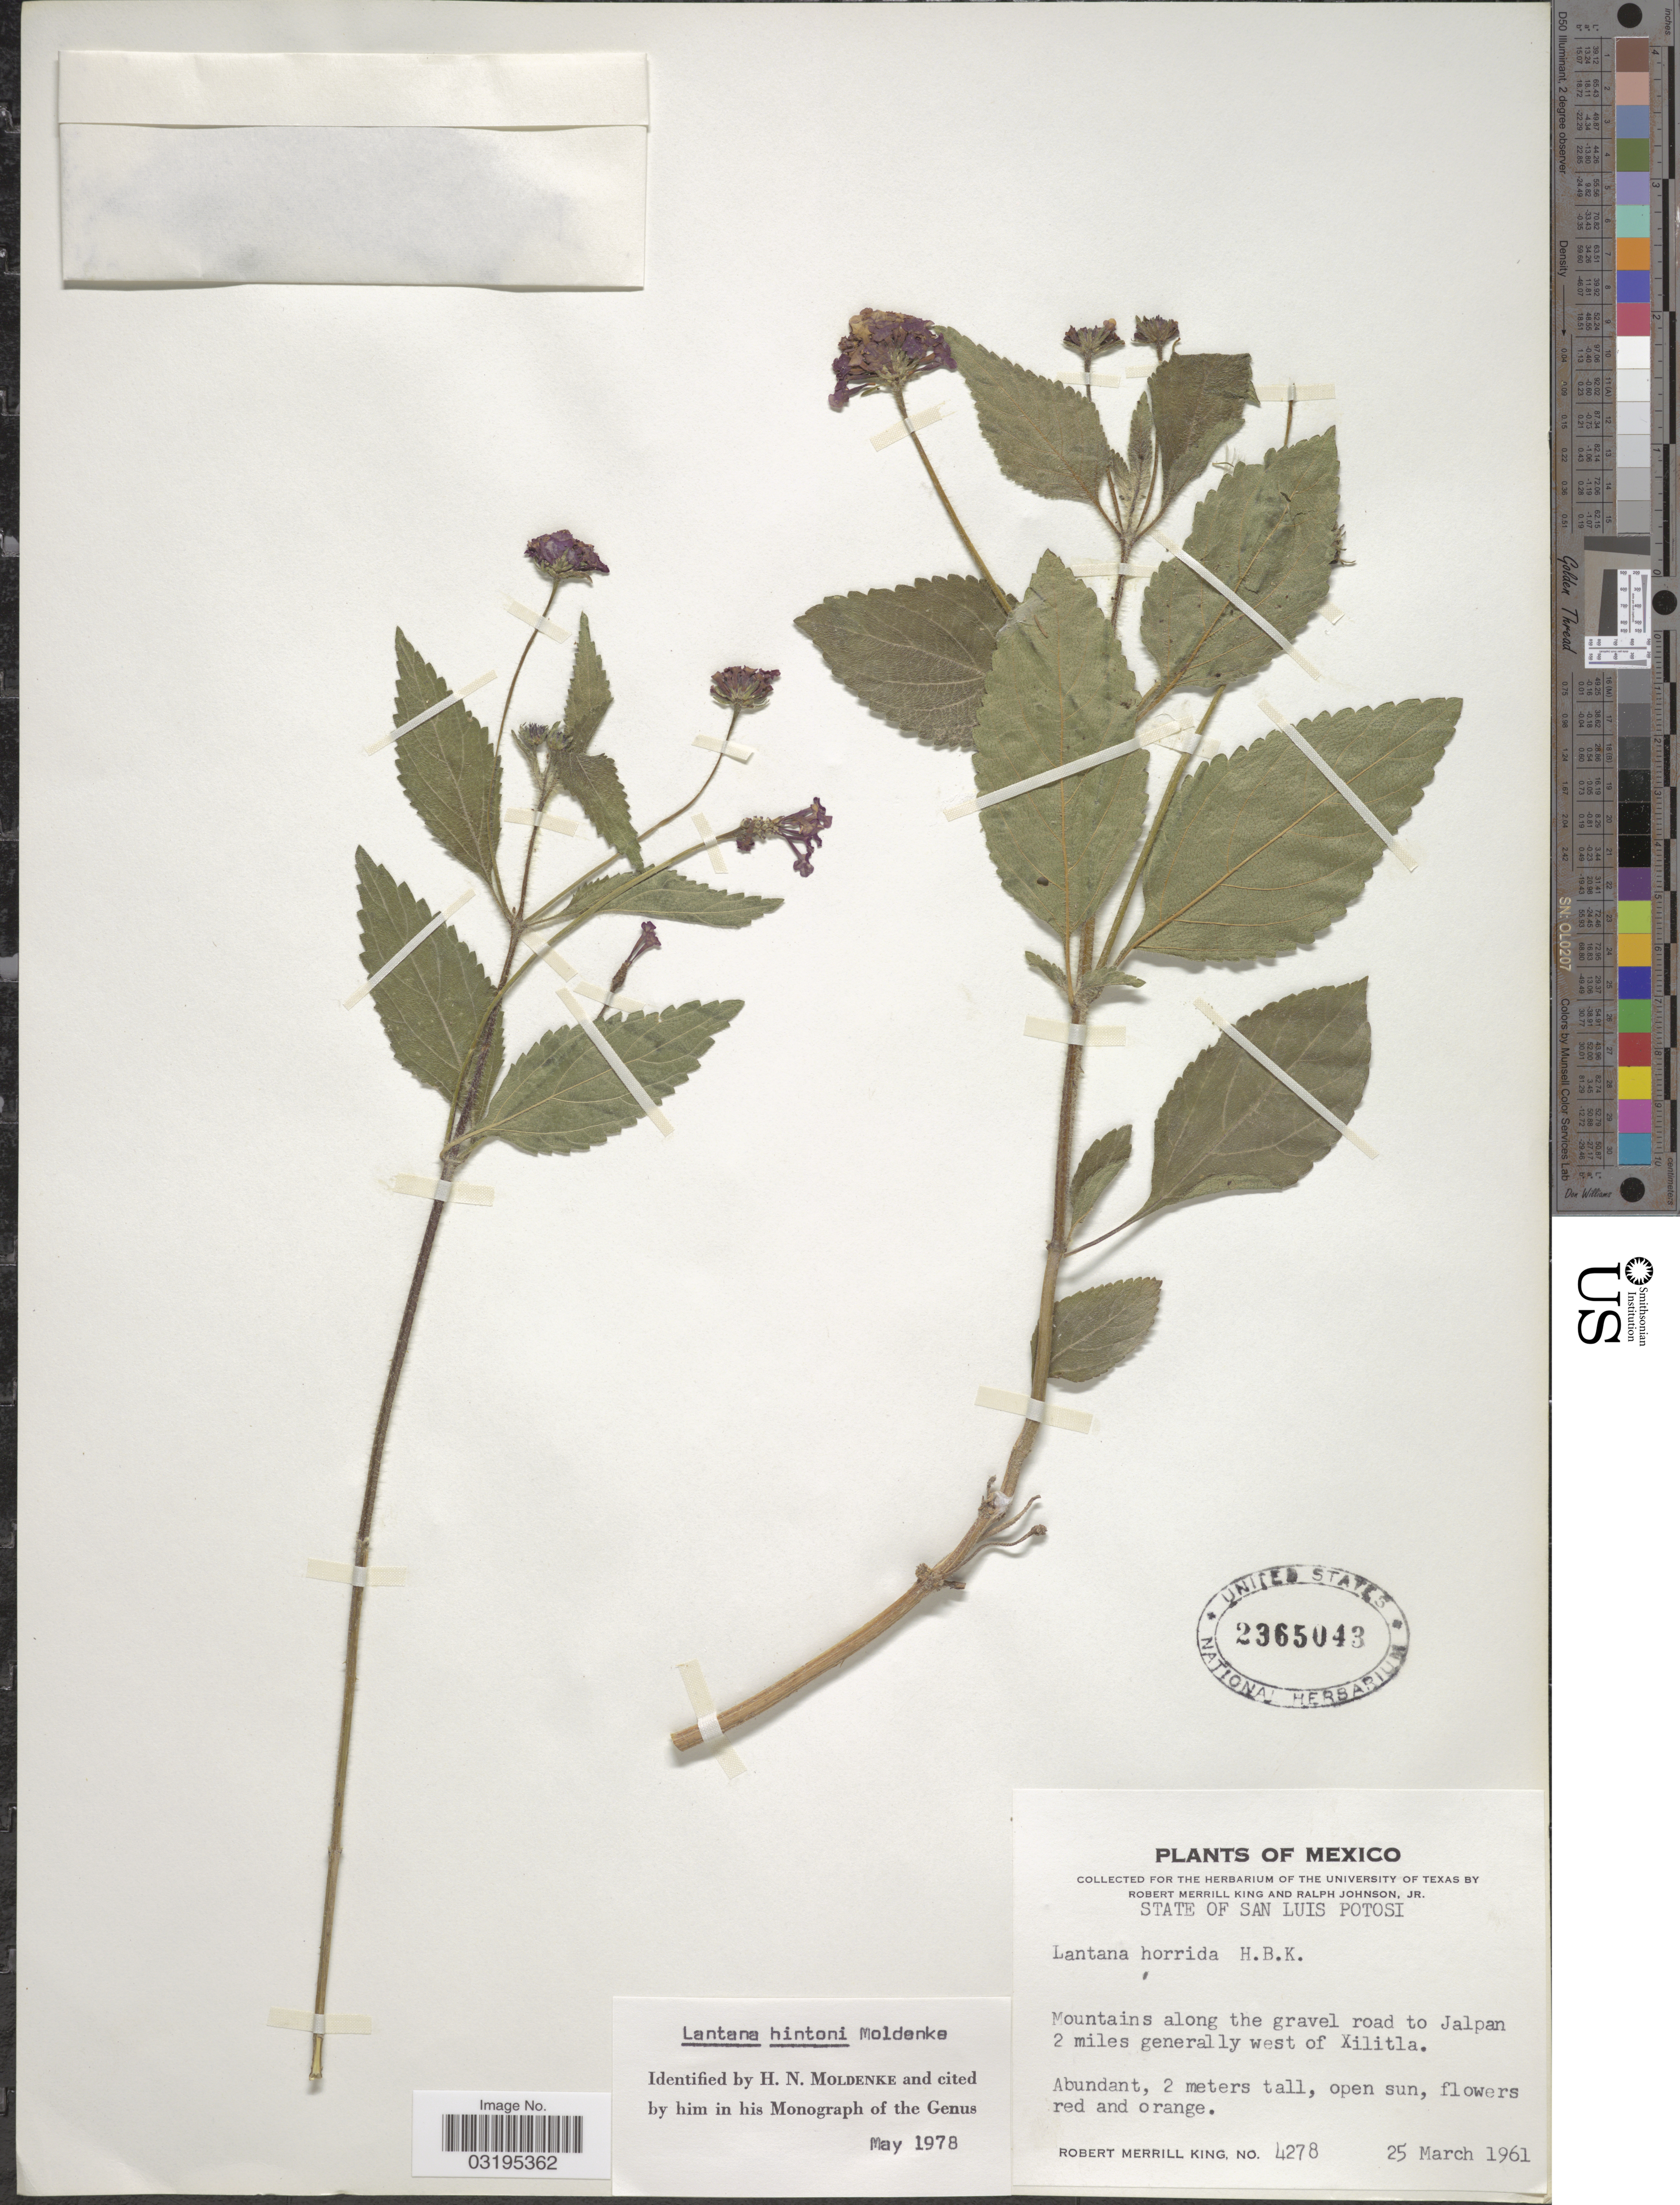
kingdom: Plantae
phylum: Tracheophyta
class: Magnoliopsida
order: Lamiales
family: Verbenaceae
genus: Lantana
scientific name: Lantana hintonii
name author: Moldenke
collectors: R. M. King & R. Johnson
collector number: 4278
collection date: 1961-03-25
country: Mexico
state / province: San Luis Potosí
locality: Mountains along the gravel road to Jalpan 2 miles generally west of Xilitla.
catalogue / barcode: US 2365043